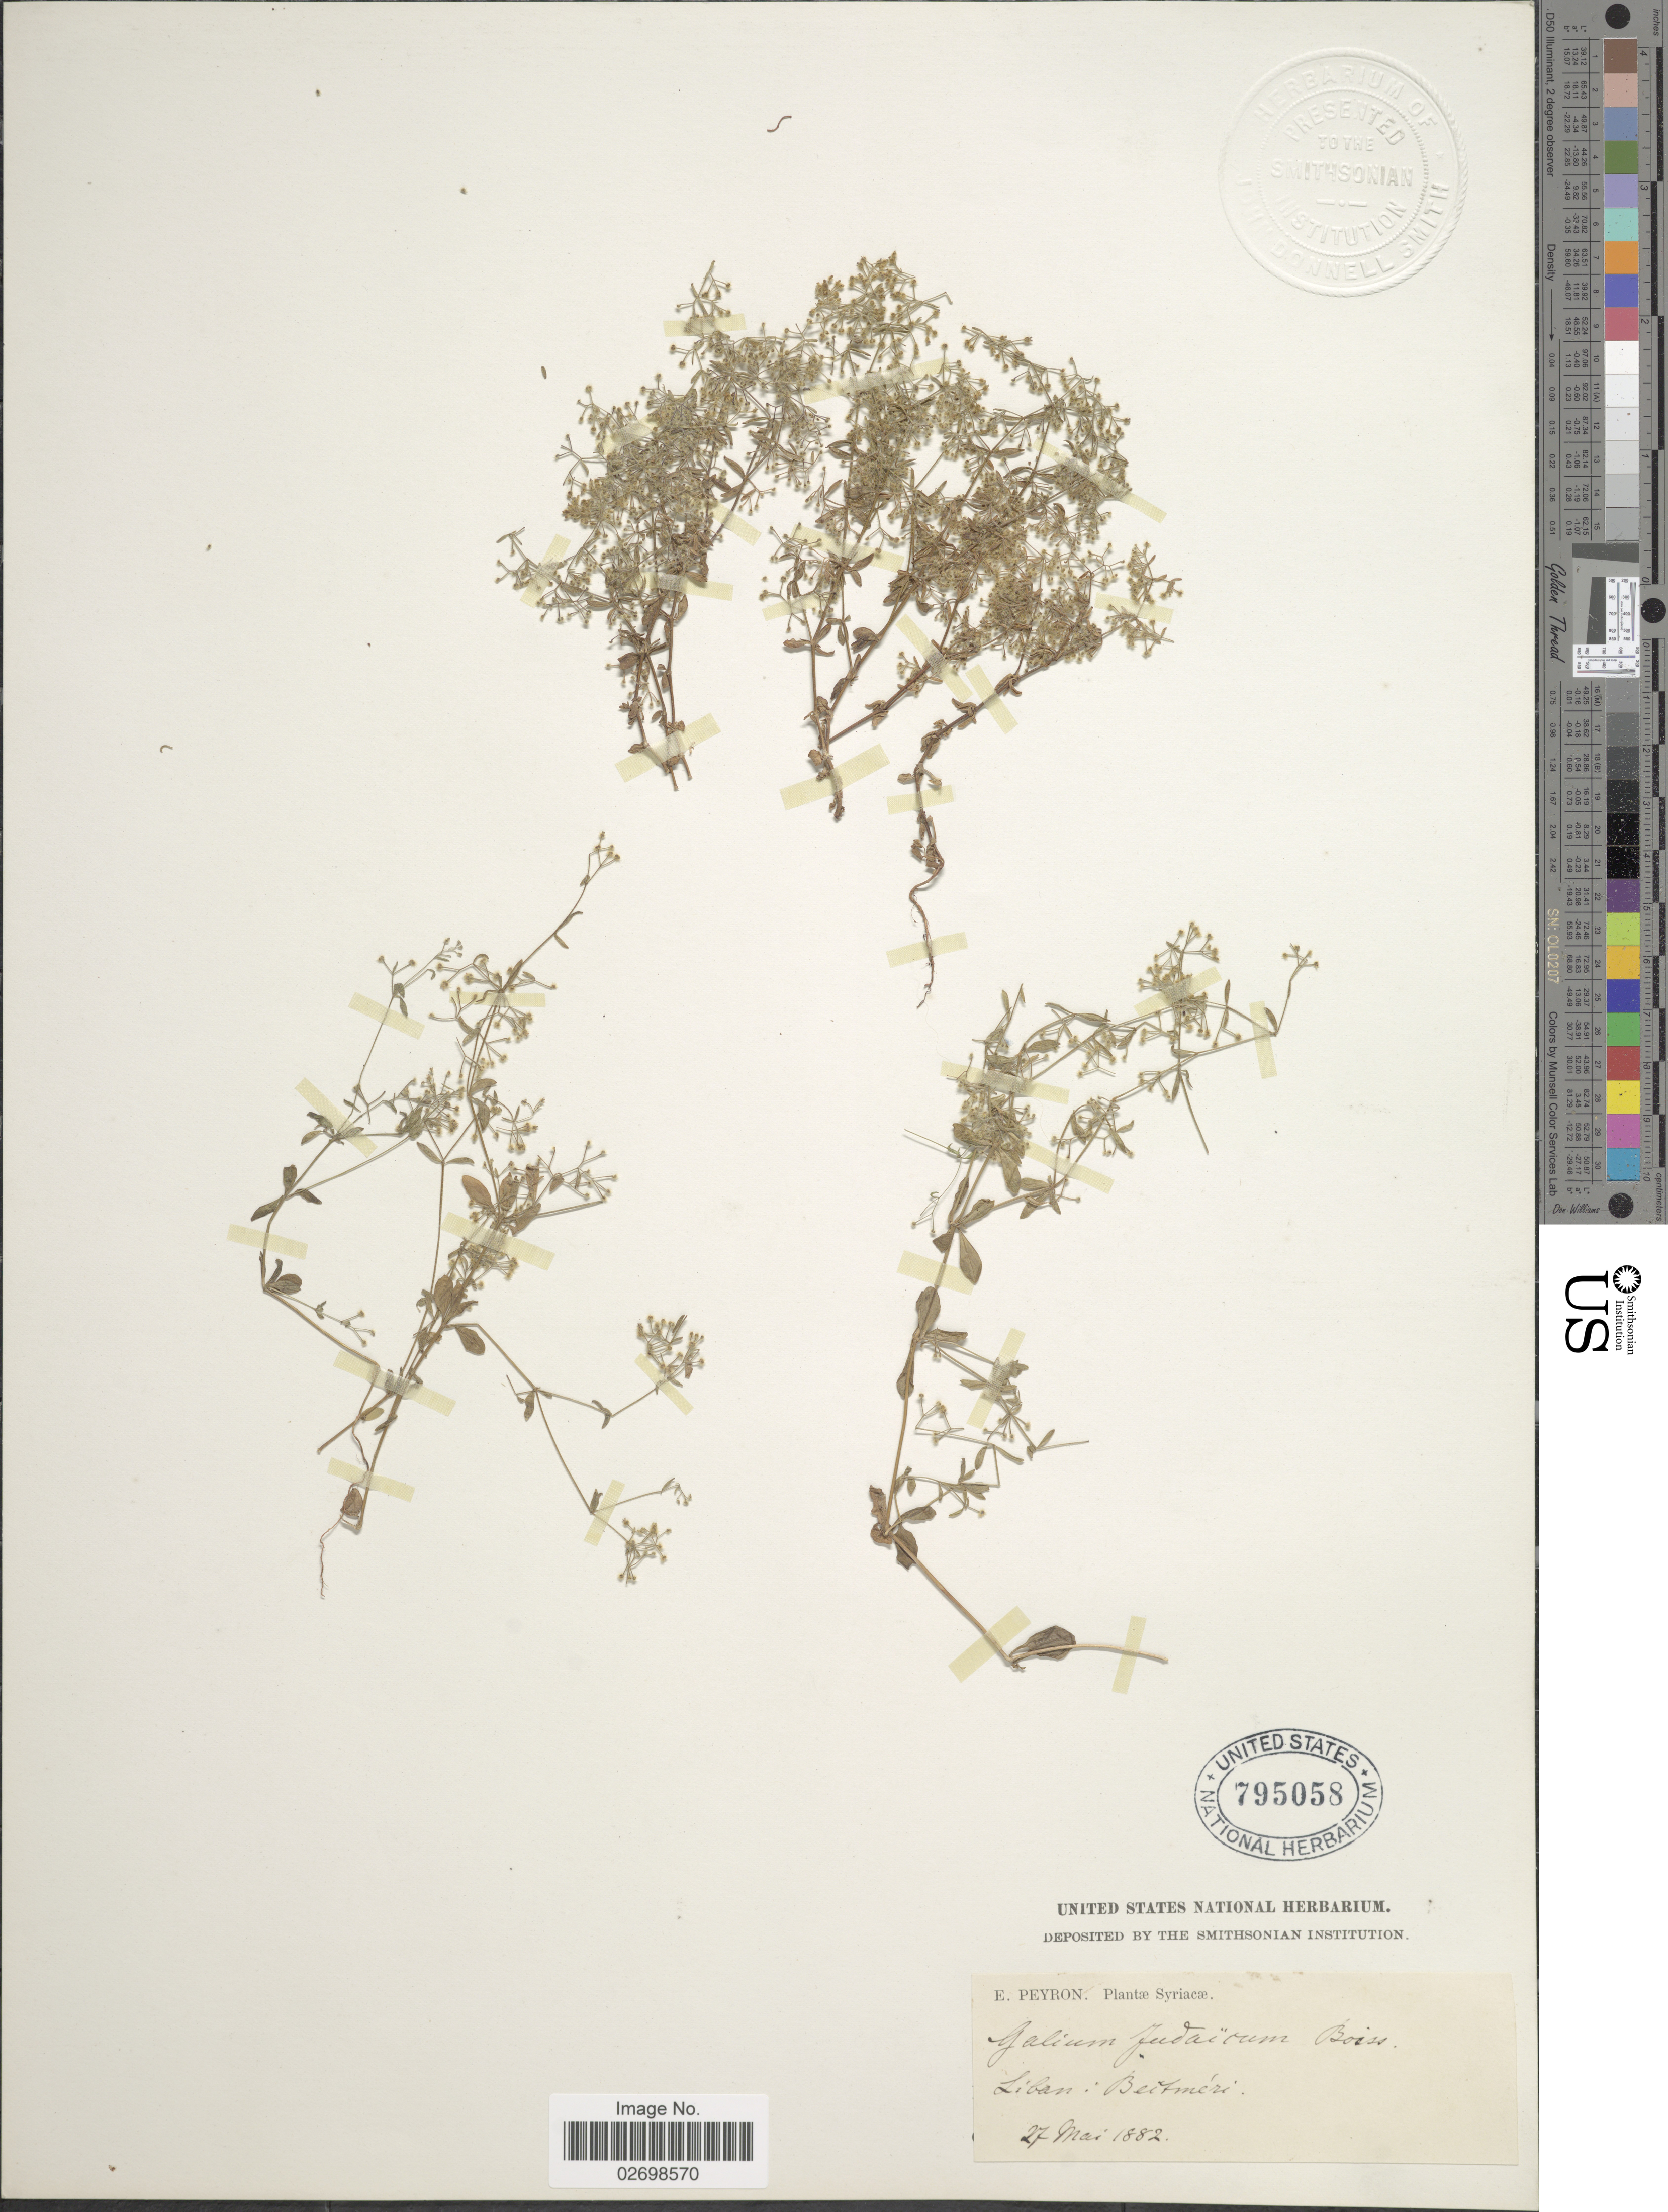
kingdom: Plantae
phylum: Tracheophyta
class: Magnoliopsida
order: Gentianales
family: Rubiaceae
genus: Galium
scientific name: Galium judaicum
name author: Boiss.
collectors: E. Peyron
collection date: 1882-05-27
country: Lebanon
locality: Betimeri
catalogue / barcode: US 795058